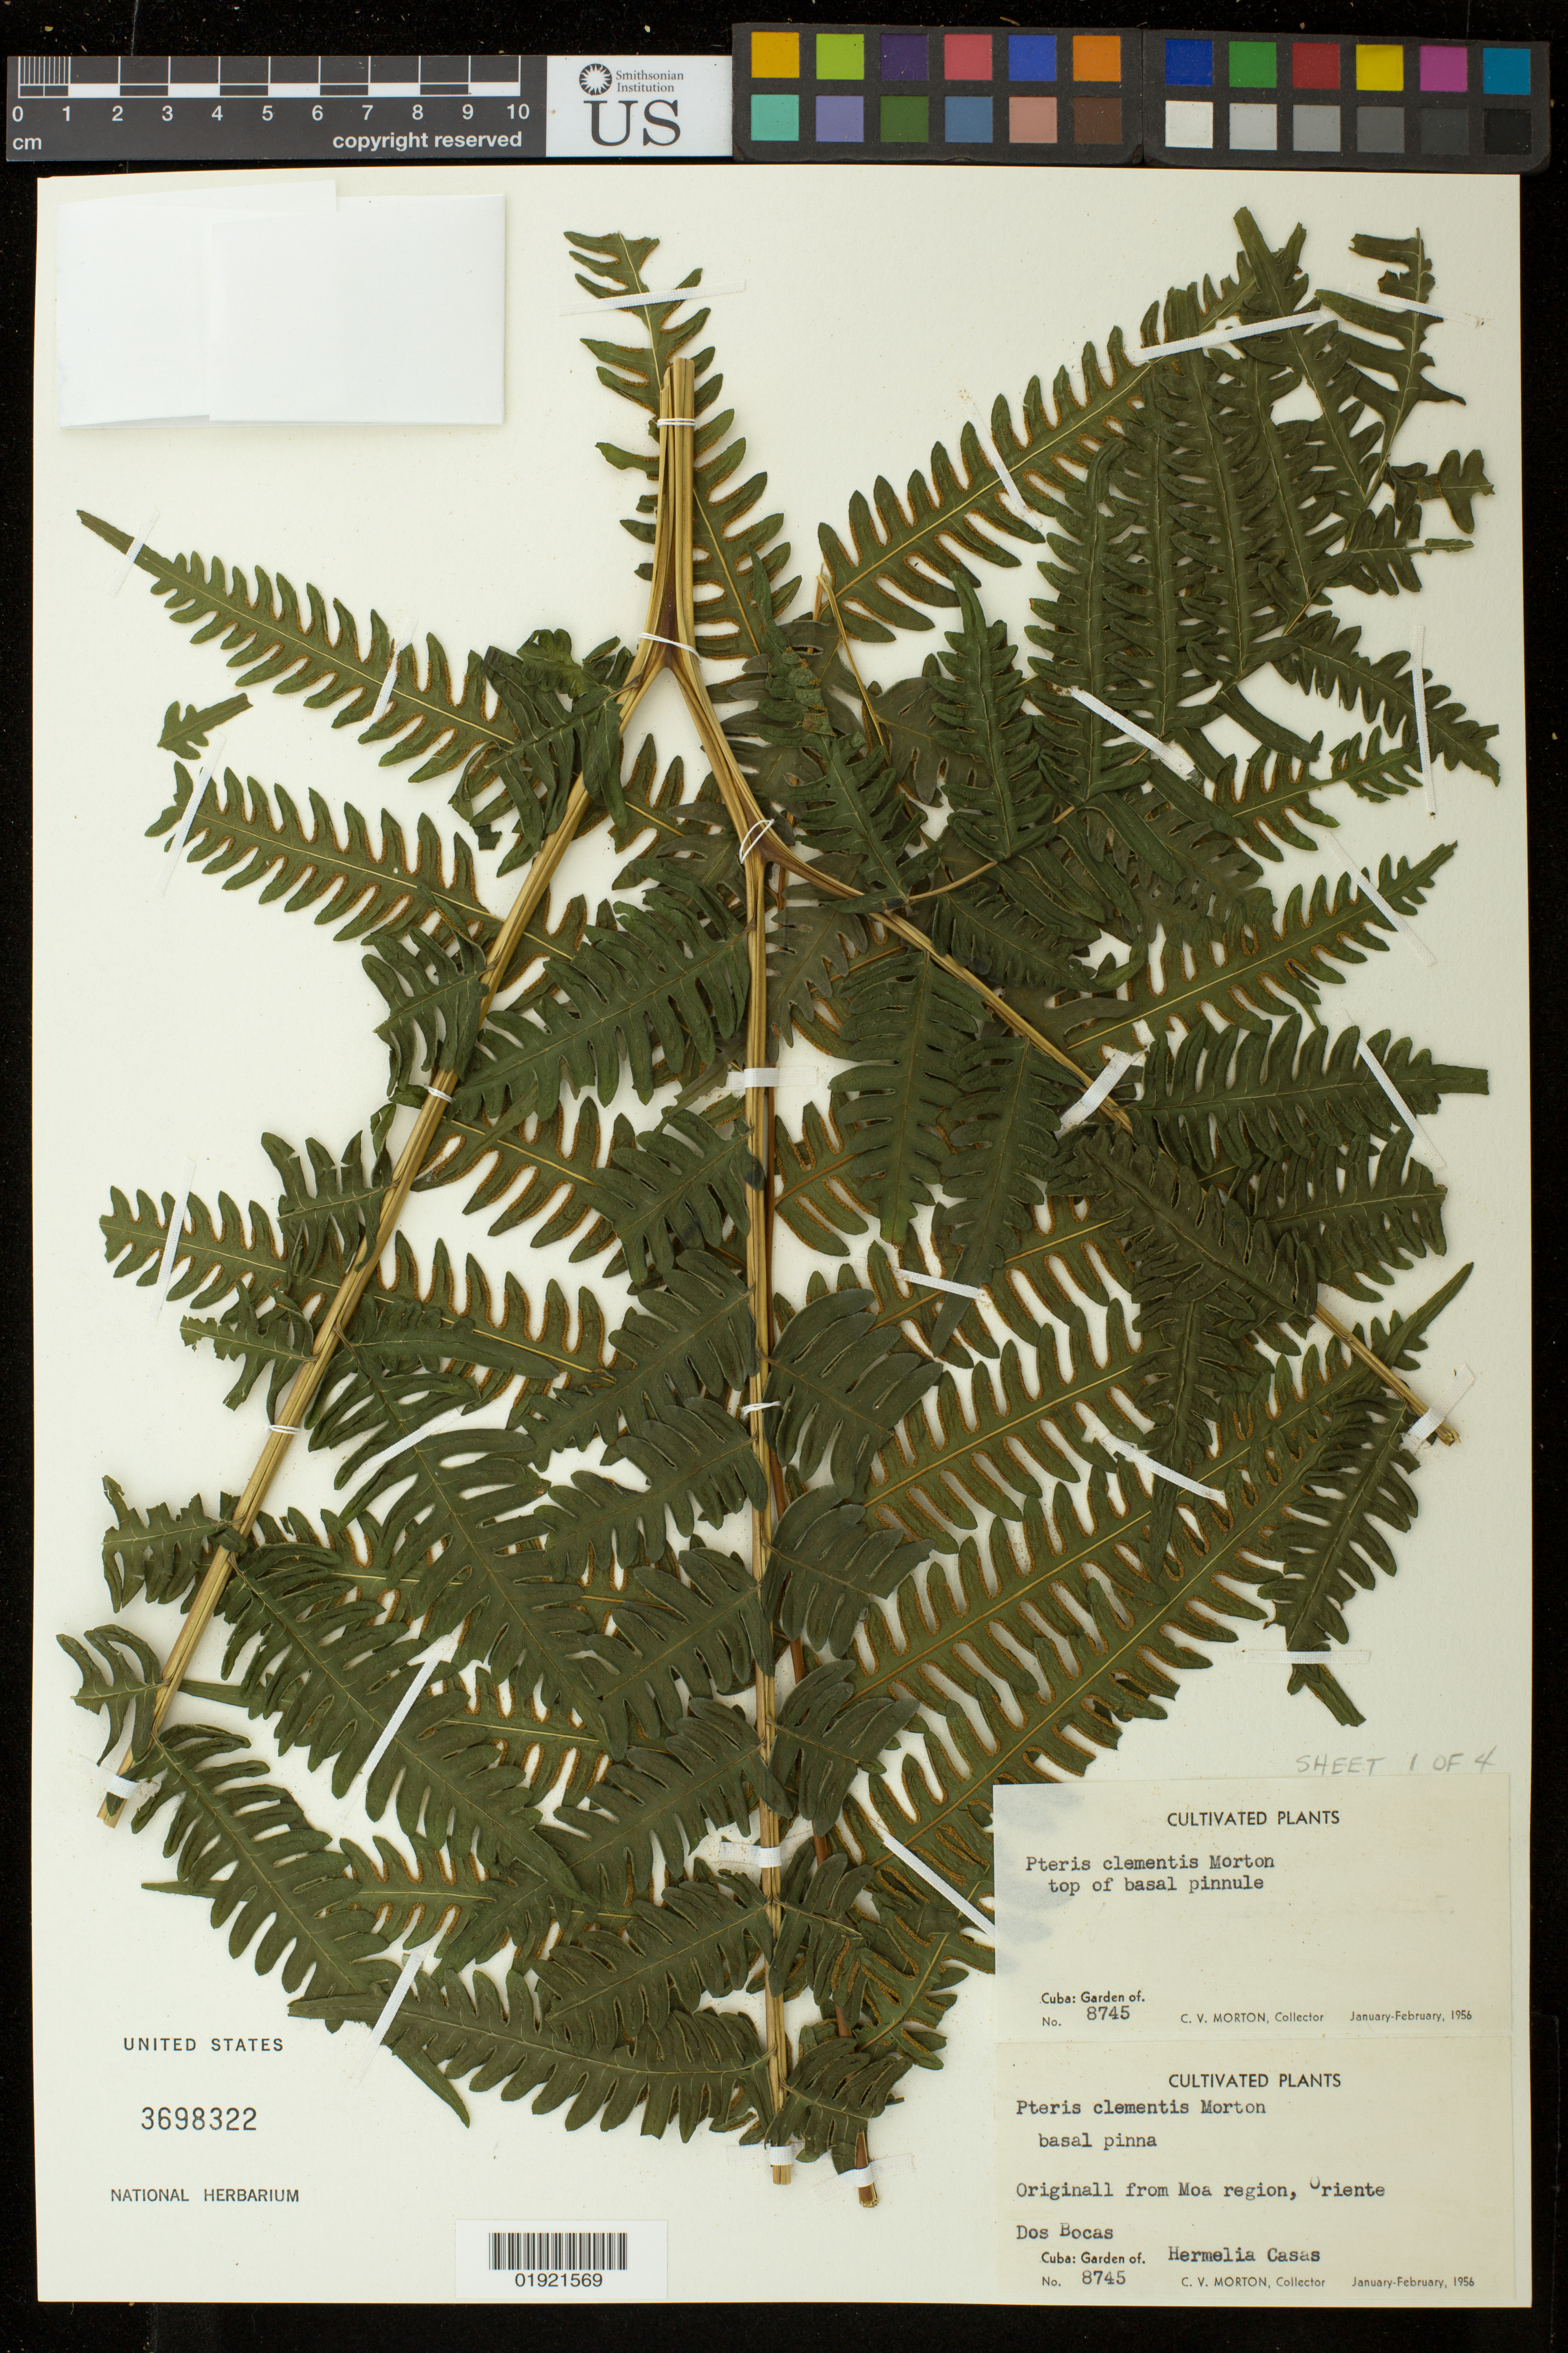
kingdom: Plantae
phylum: Tracheophyta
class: Polypodiopsida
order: Polypodiales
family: Pteridaceae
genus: Pteris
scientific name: Pteris clementis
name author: Morton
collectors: C. V. Morton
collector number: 8745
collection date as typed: January-February 1956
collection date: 1956-01/1956-02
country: Cuba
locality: Garden of Hermelia Casas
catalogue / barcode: US 3698322